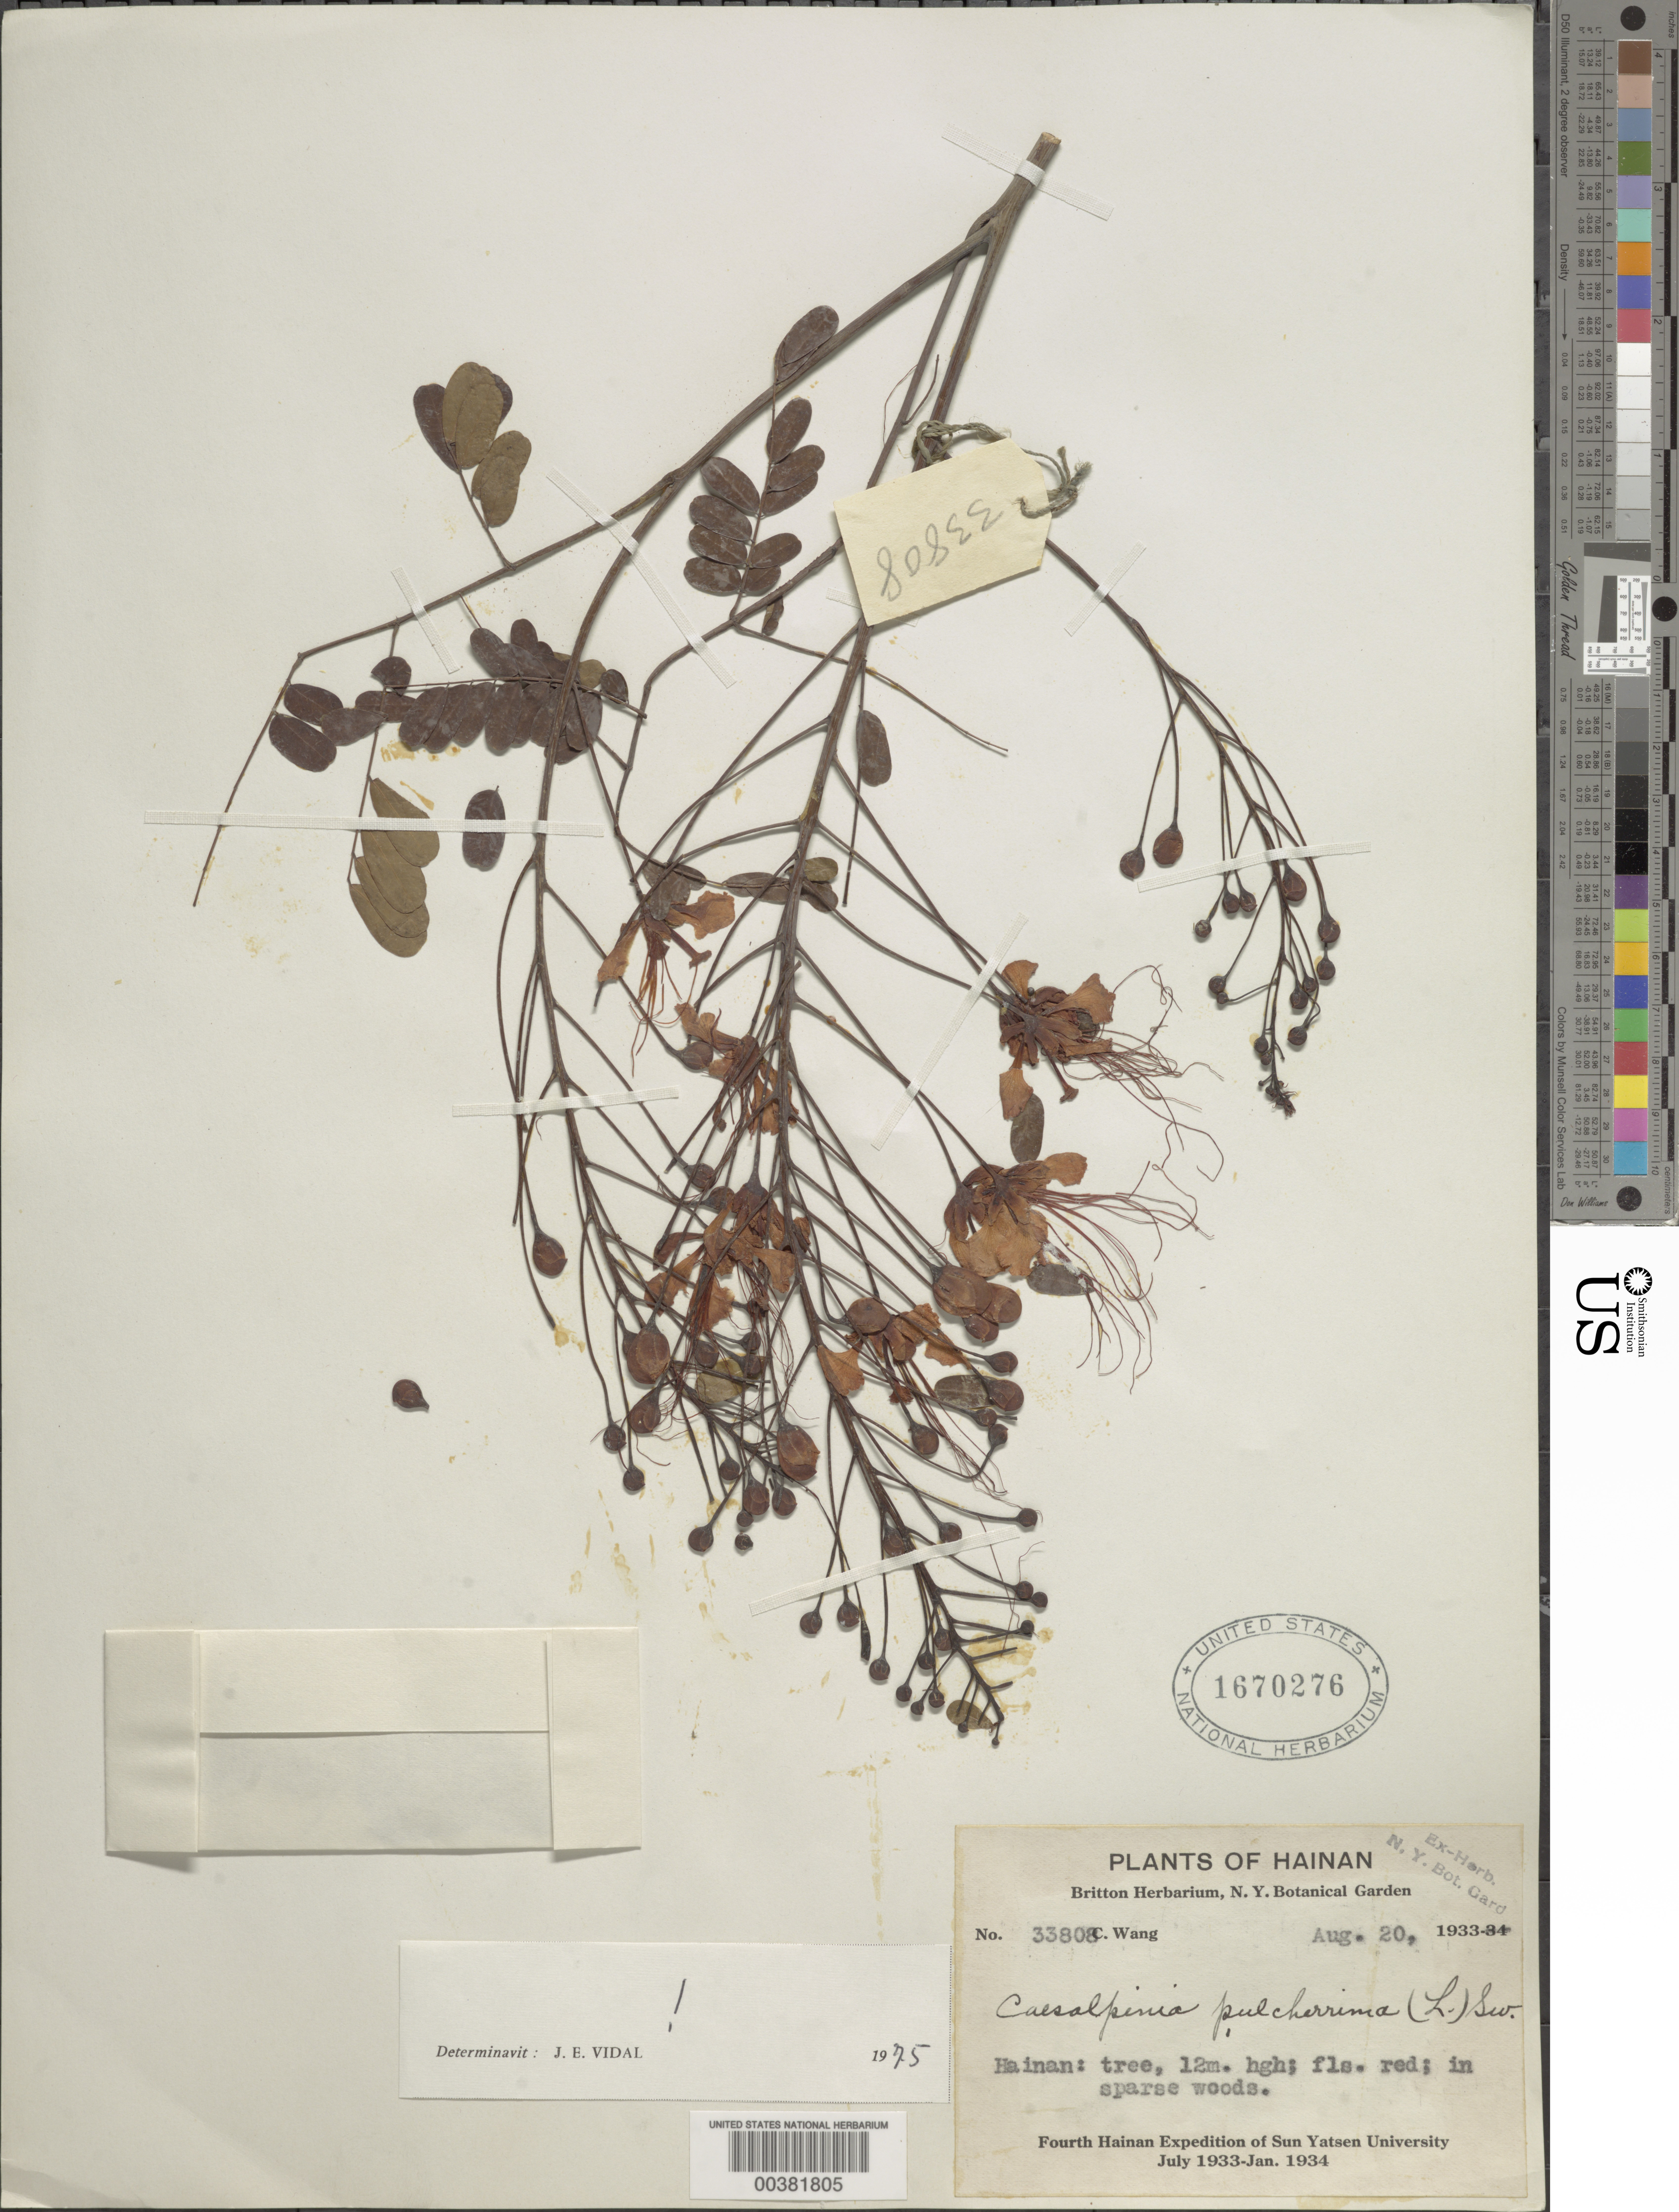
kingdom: Plantae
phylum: Tracheophyta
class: Magnoliopsida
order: Fabales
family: Fabaceae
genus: Caesalpinia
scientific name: Caesalpinia pulcherrima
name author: (L.) Sw.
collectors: C. Wang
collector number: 33808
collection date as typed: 20 Aug 1933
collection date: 1933-08-20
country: China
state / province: Hainan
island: Hainan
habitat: Sparse woods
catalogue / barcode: US 1670276